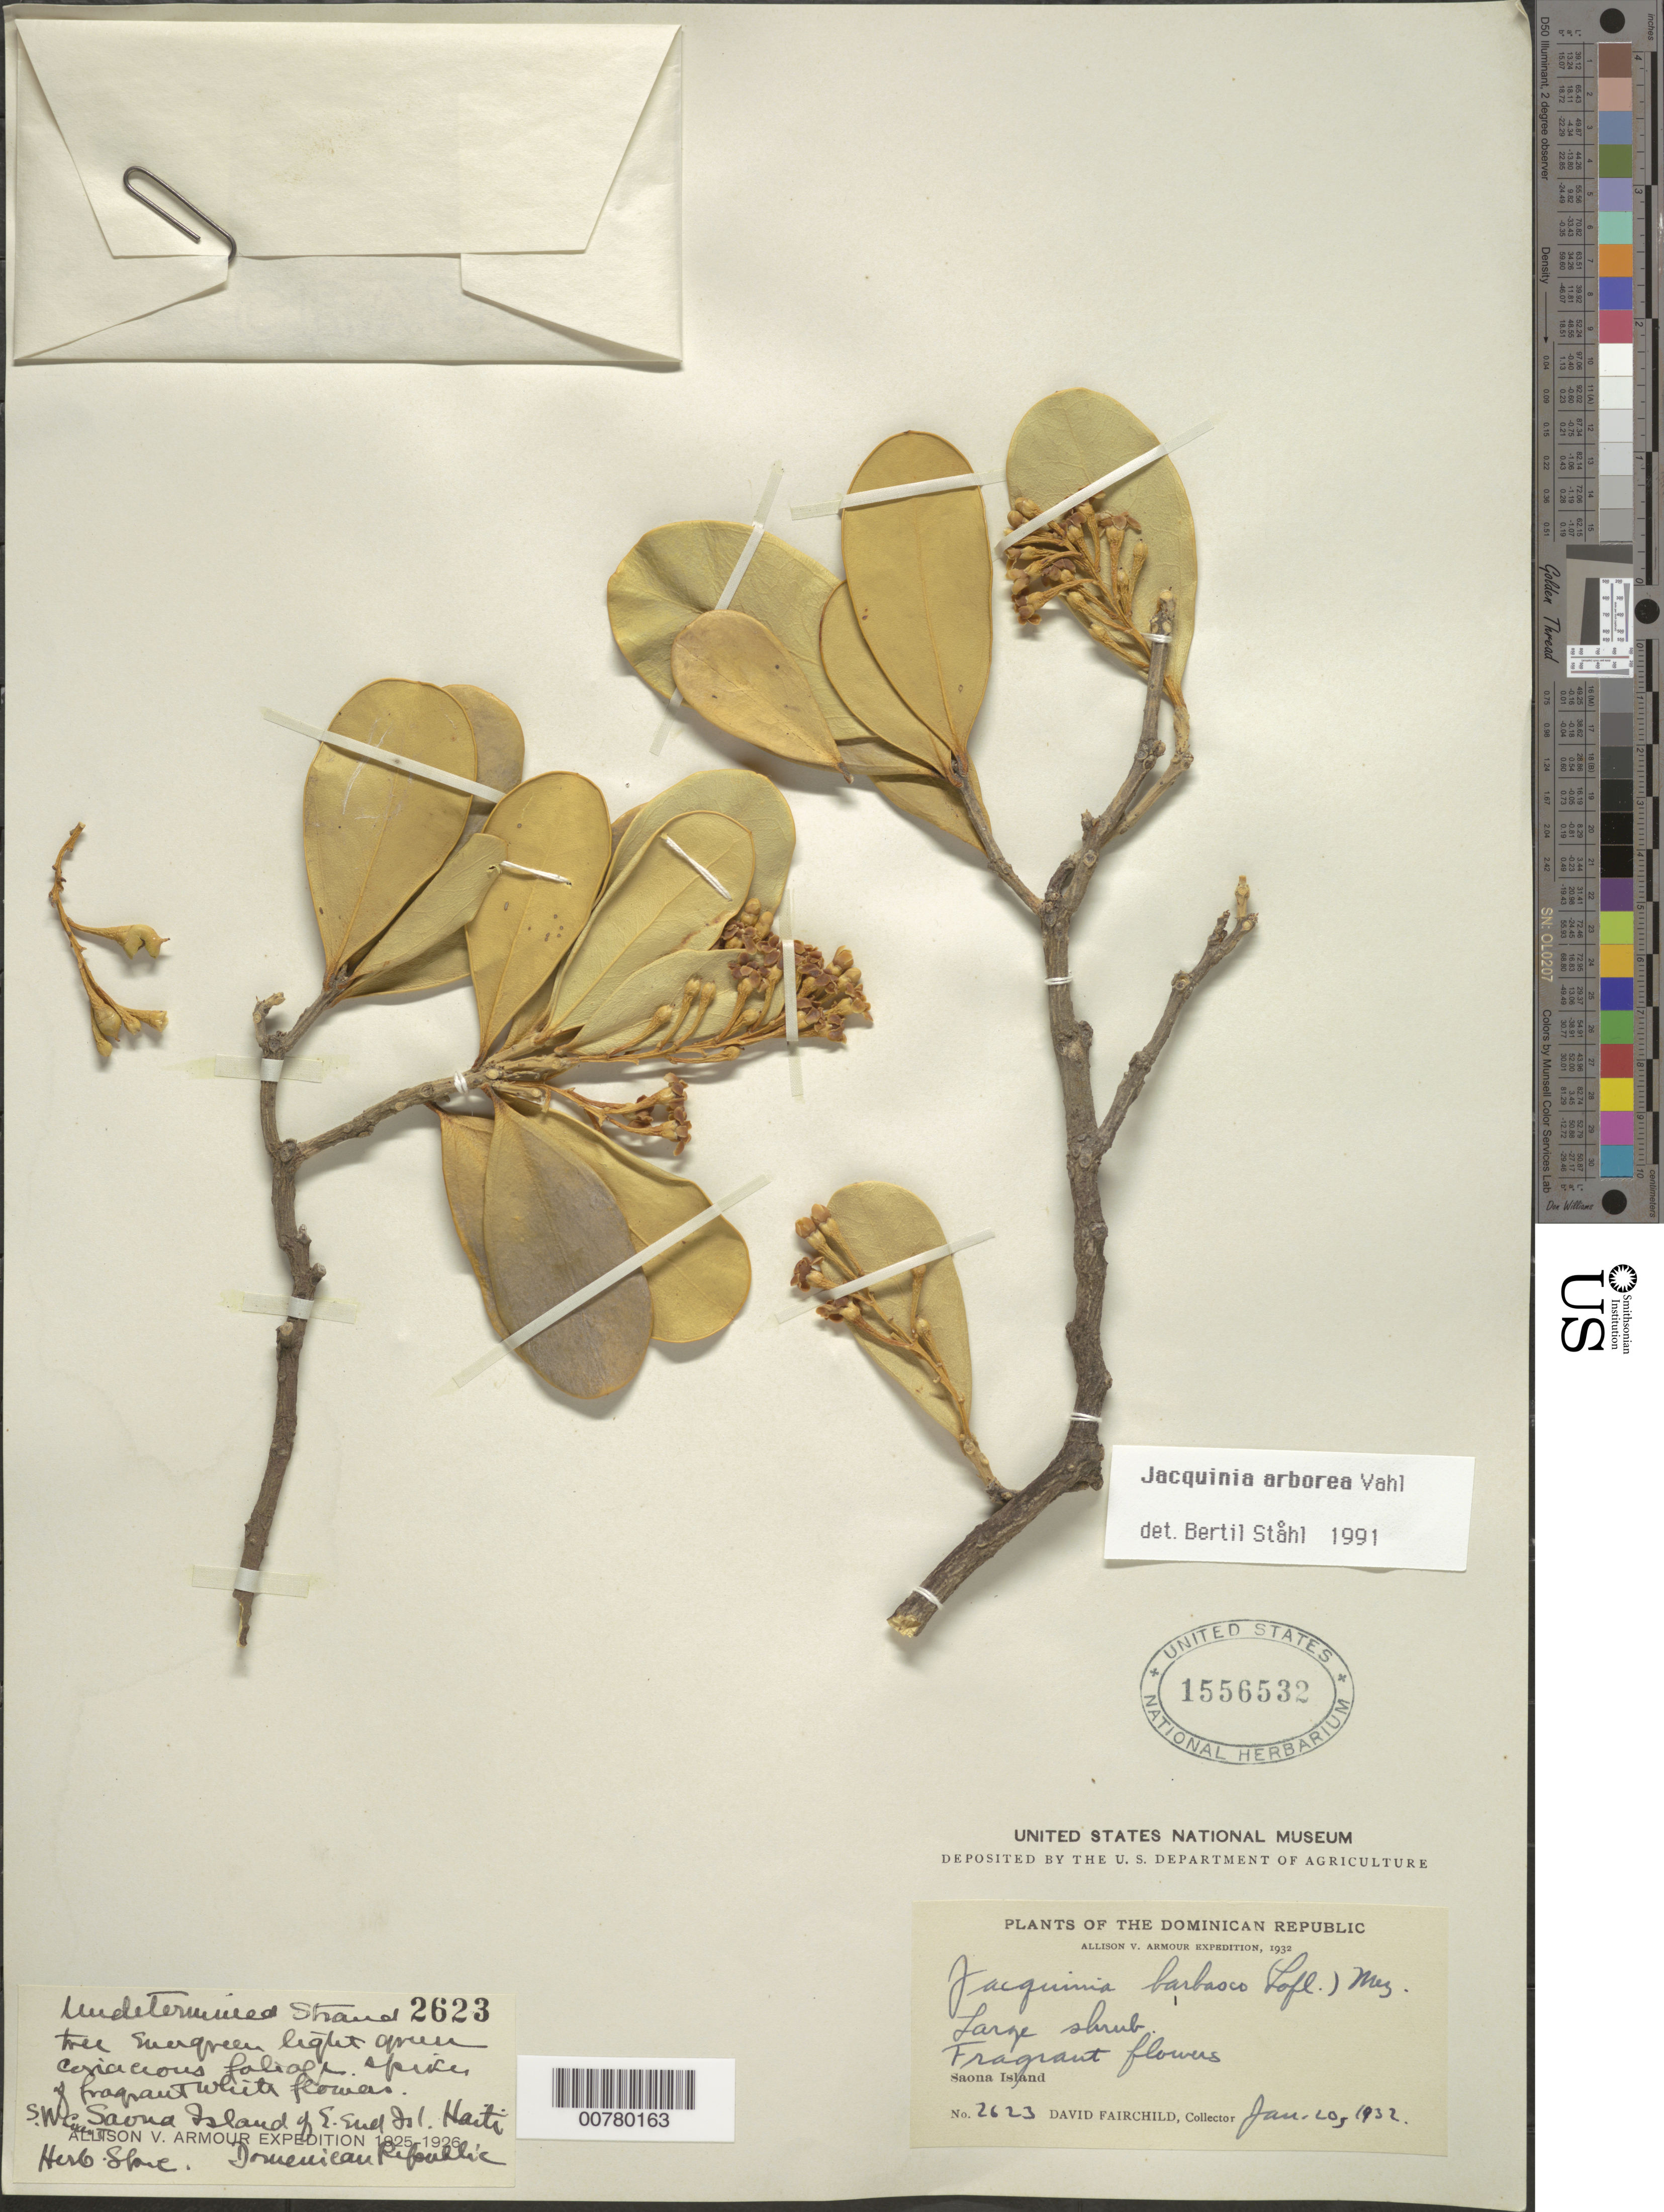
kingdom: Plantae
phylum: Tracheophyta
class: Magnoliopsida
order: Ericales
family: Primulaceae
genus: Jacquinia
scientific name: Jacquinia arborea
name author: Vahl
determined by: Ståhl, B.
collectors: D. Fairchild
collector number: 2623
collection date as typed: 20 Jan 1932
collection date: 1932-01-20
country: Dominican Republic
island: Hispaniola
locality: Saona Island, southwest coast of island, of east end of Haiti.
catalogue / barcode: US 1556532